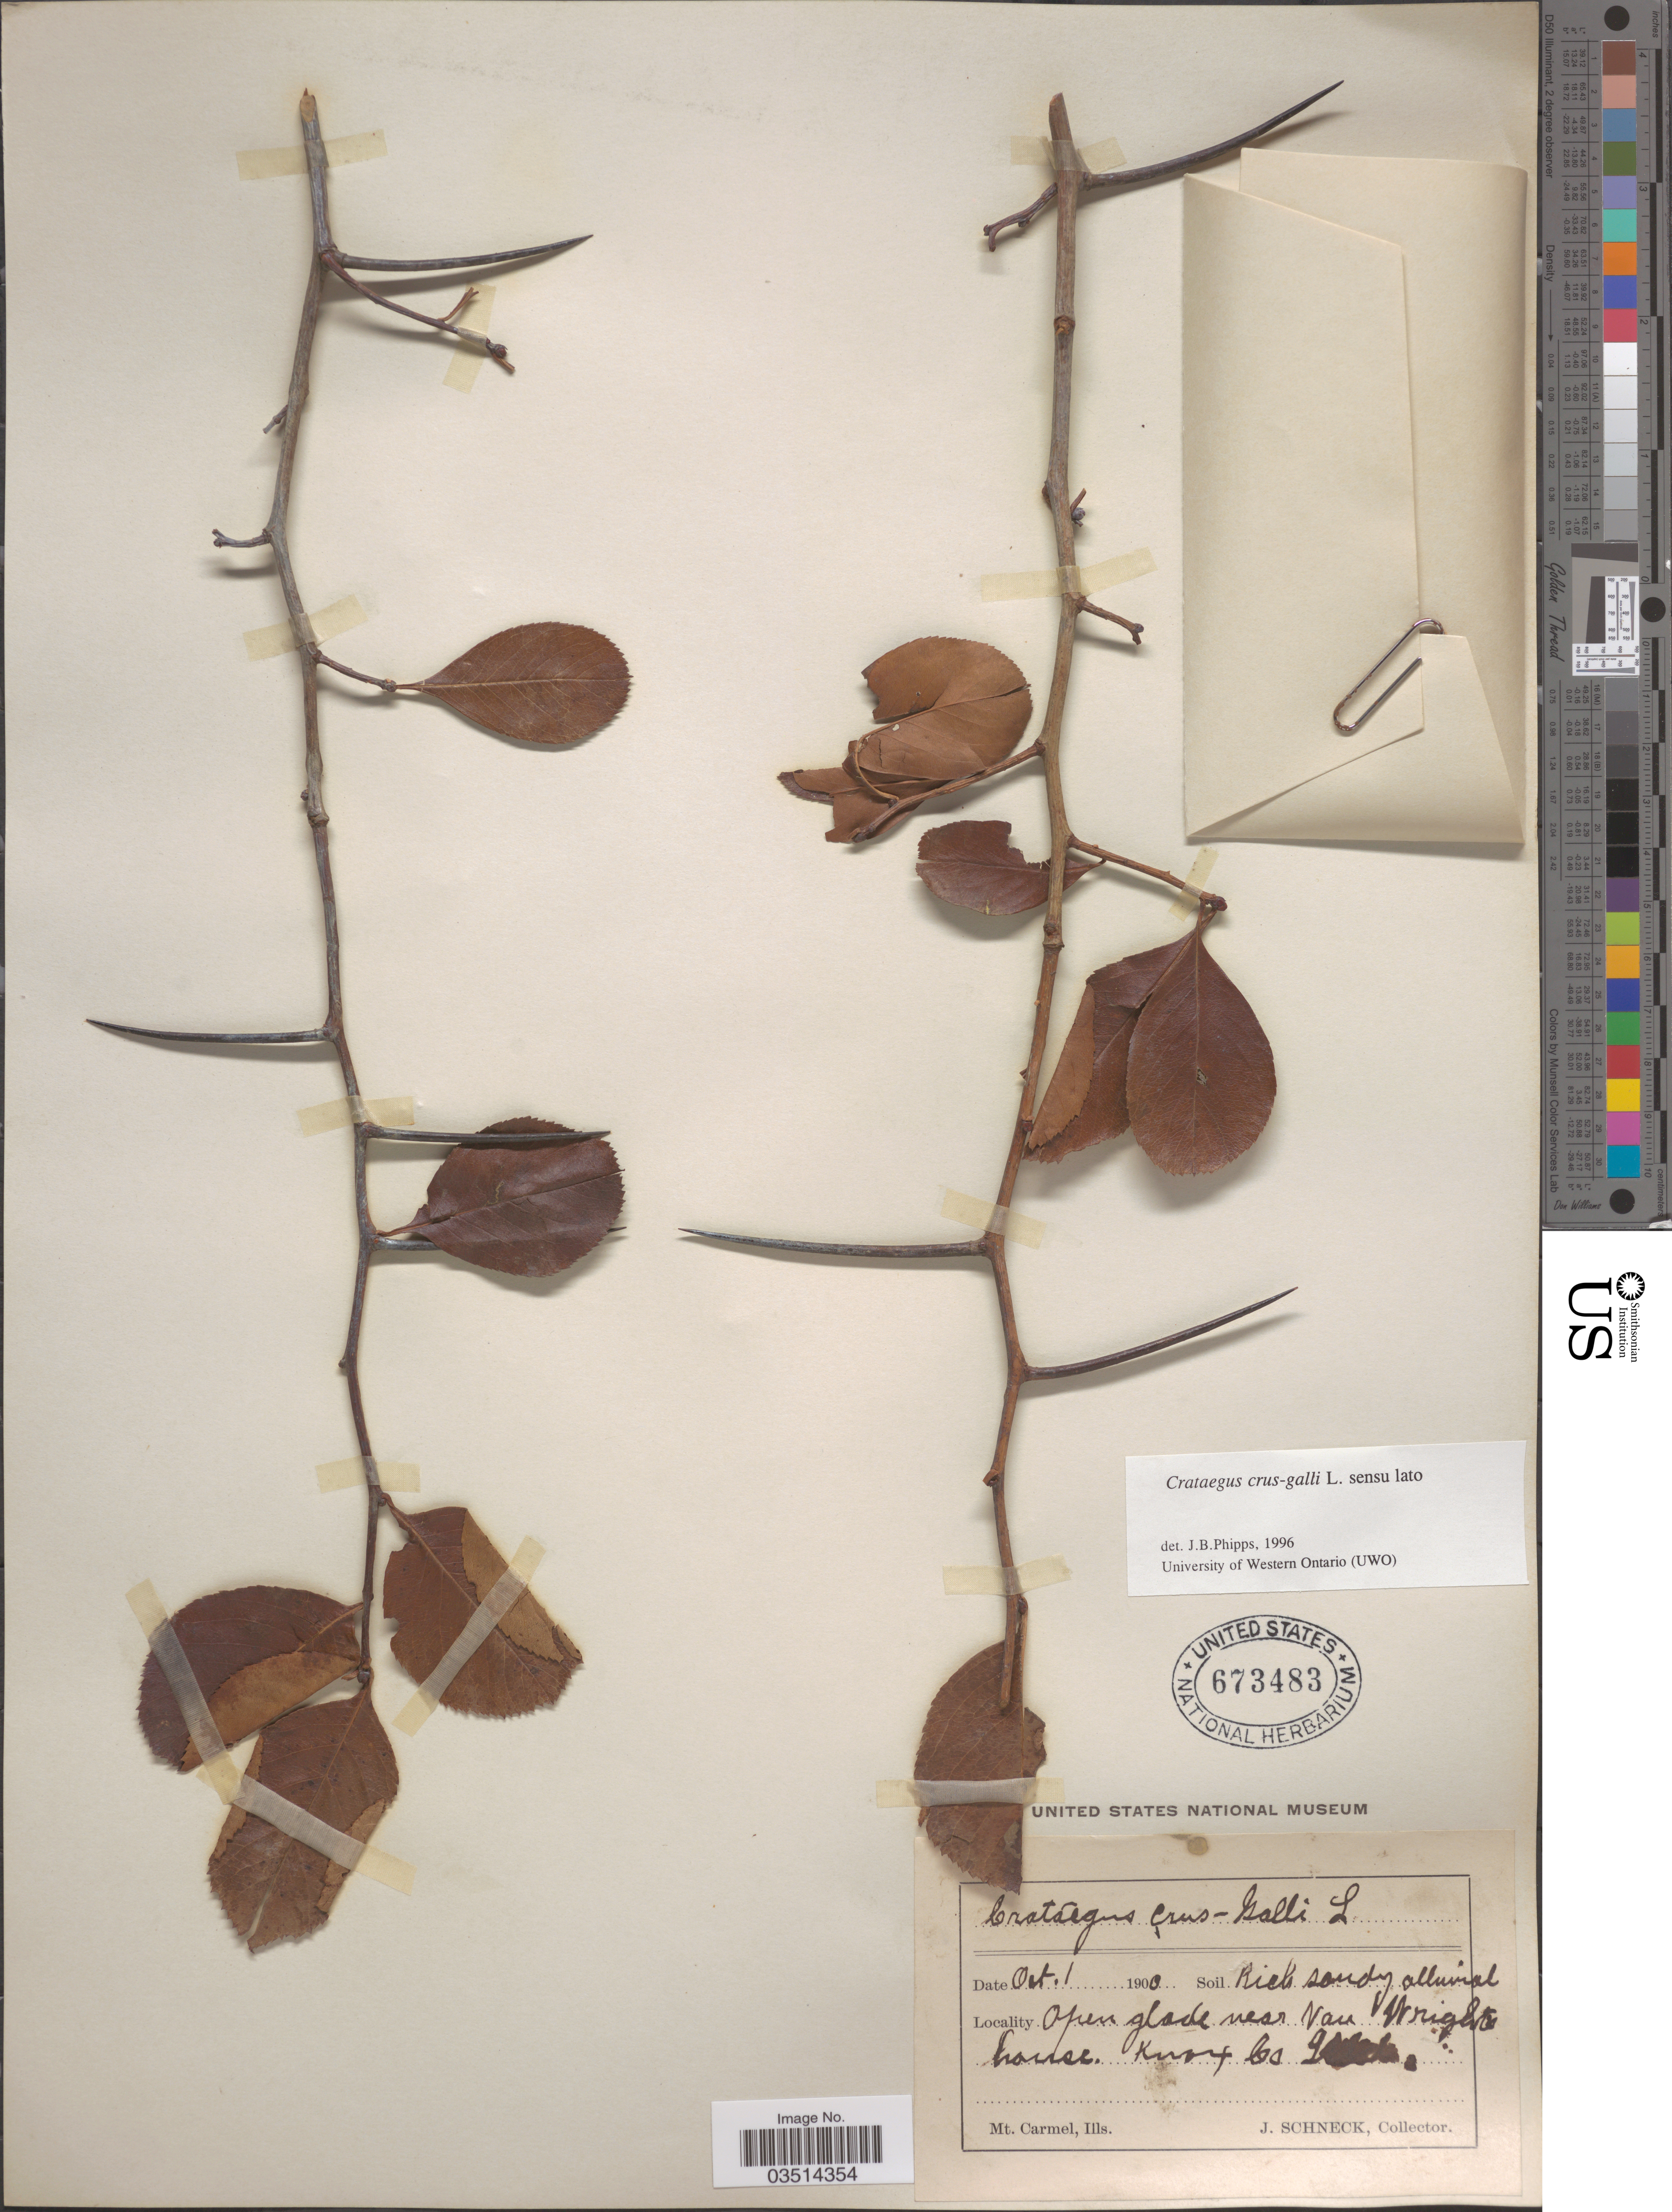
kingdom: Plantae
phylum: Tracheophyta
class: Magnoliopsida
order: Rosales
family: Rosaceae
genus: Crataegus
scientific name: Crataegus crus-galli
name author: L.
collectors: J. Schneck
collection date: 1900-10-01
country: United States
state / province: Illinois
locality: Open glade near Van Wright House. Knox Co.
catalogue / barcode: US 673483